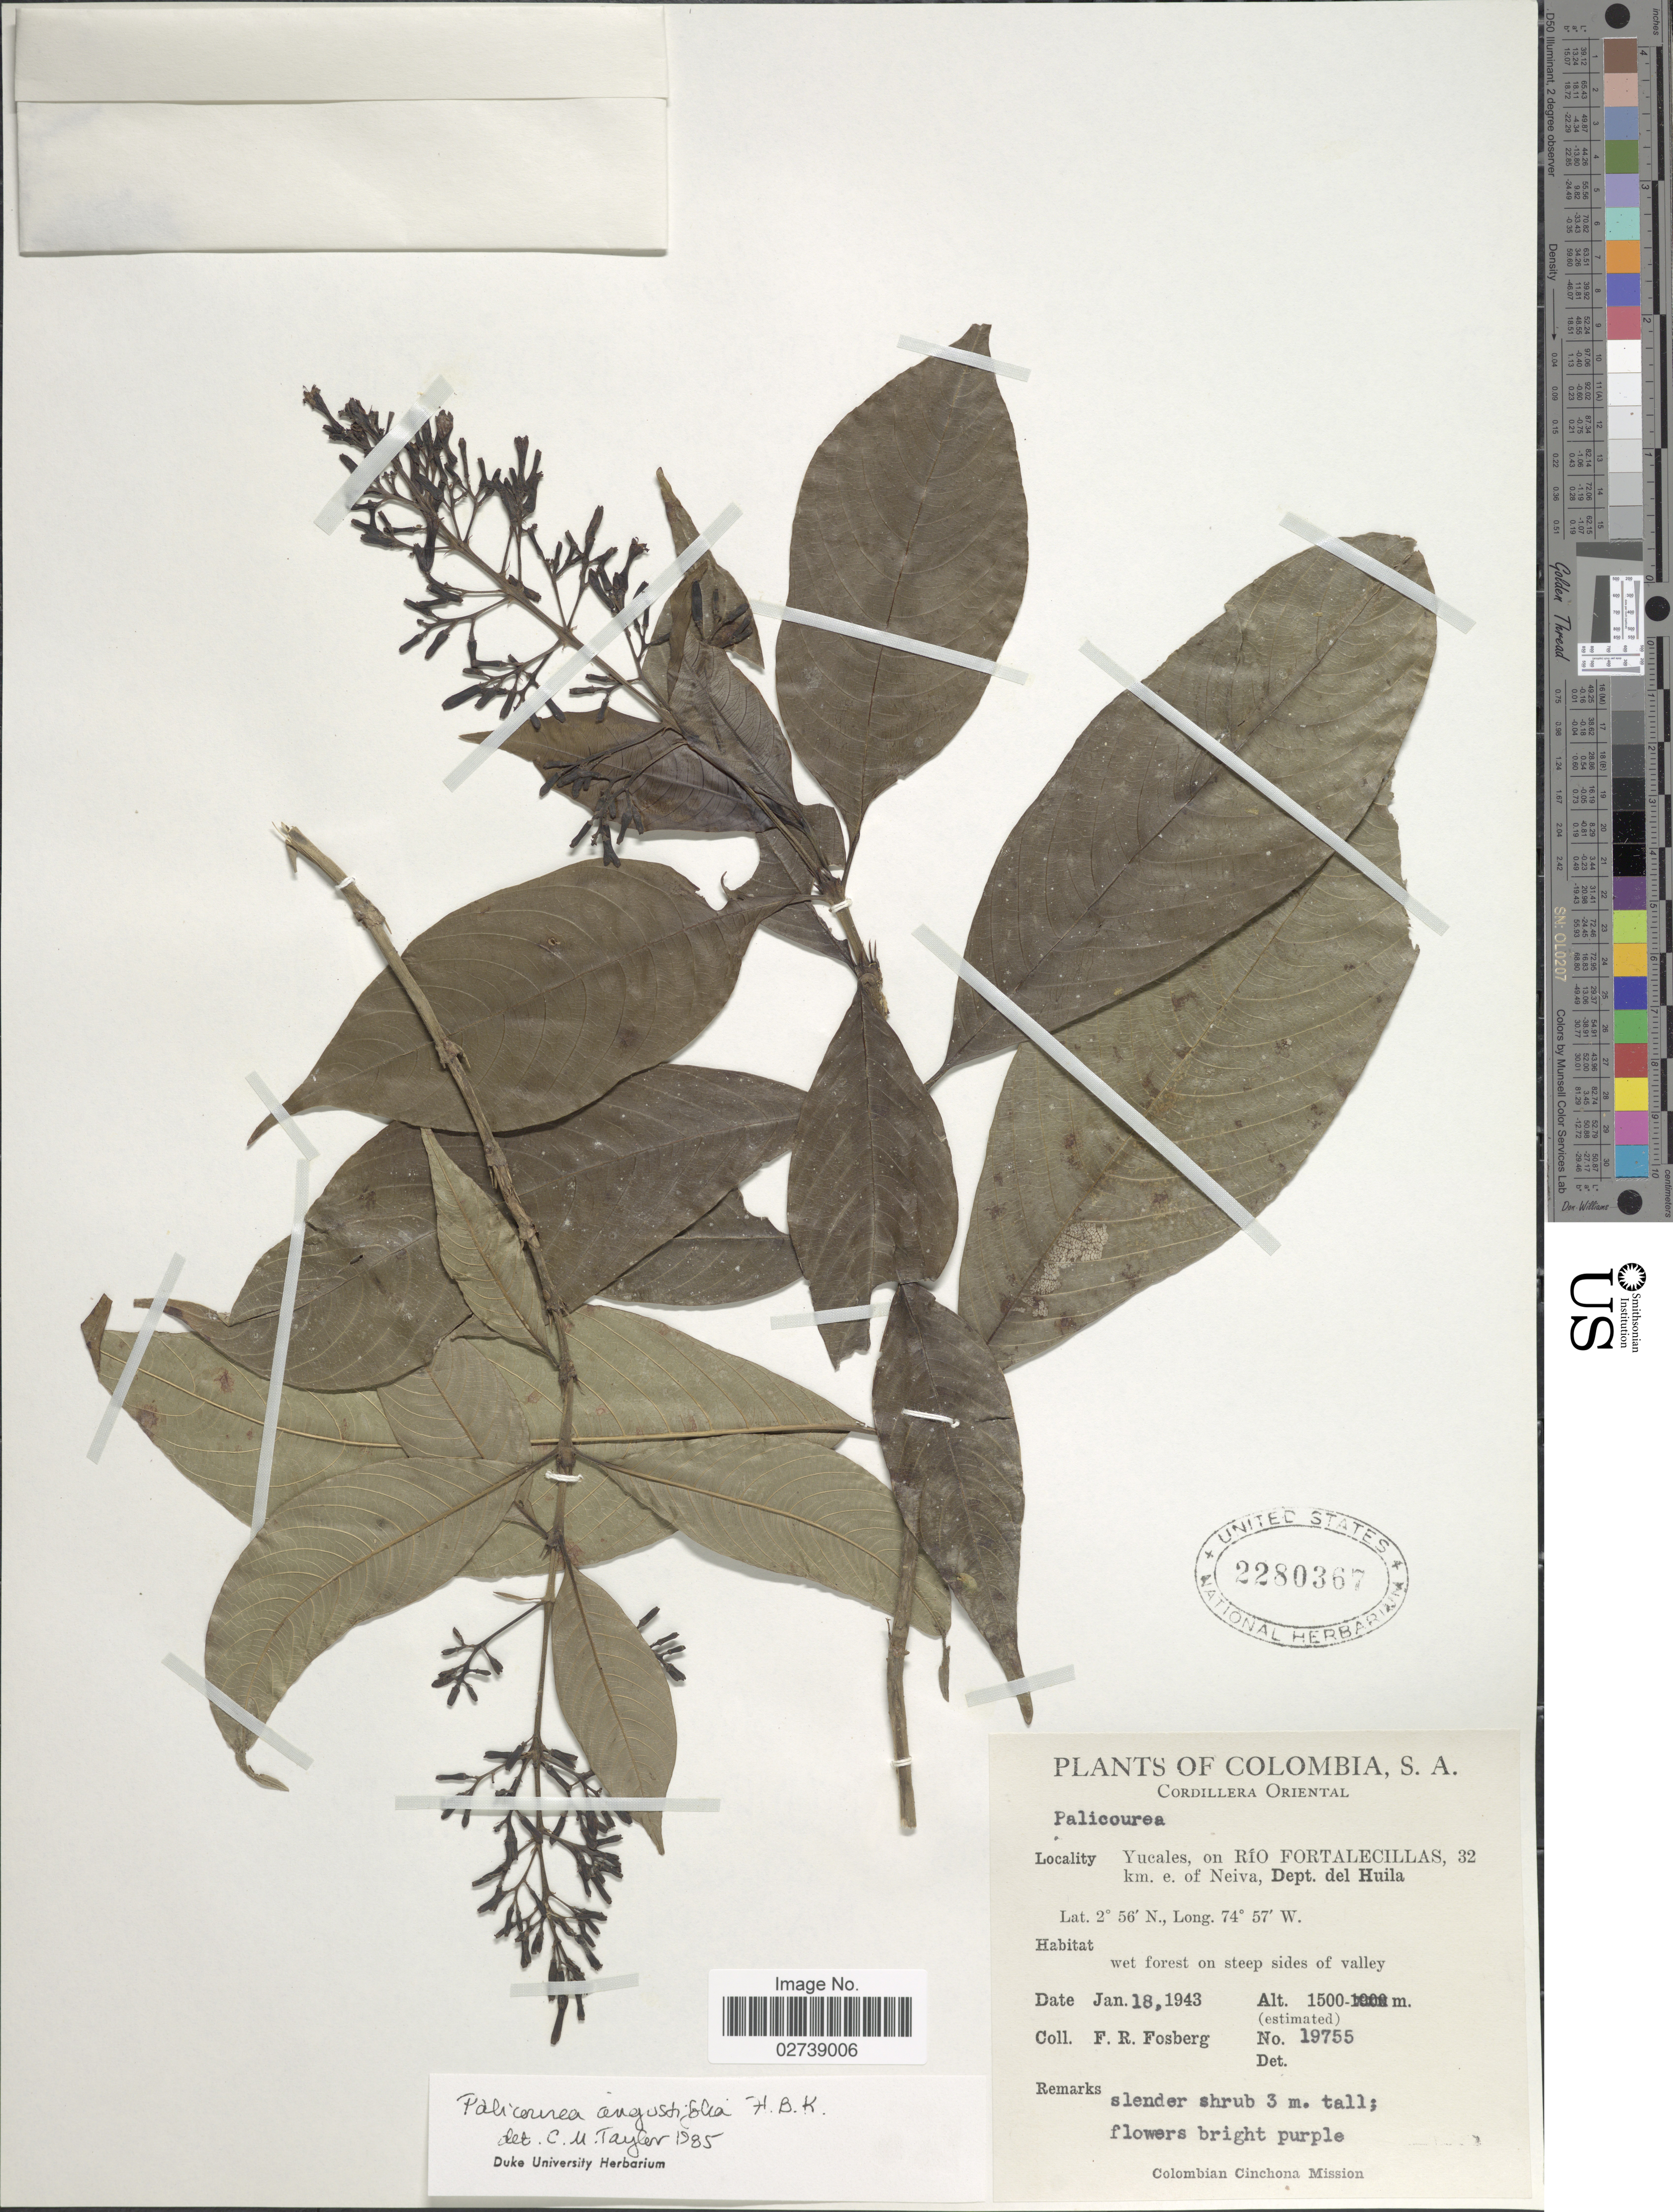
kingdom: Plantae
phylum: Tracheophyta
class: Magnoliopsida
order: Gentianales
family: Rubiaceae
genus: Palicourea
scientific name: Palicourea angustifolia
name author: Kunth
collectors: F. R. Fosberg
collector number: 19755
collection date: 1943-01-18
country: Colombia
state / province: Huila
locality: Cordillera Oriental, Yucales, on Rio Fortalecillas, 32 km. e. of Neiva, Dept. del Huila.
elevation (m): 1500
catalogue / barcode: US 2280367